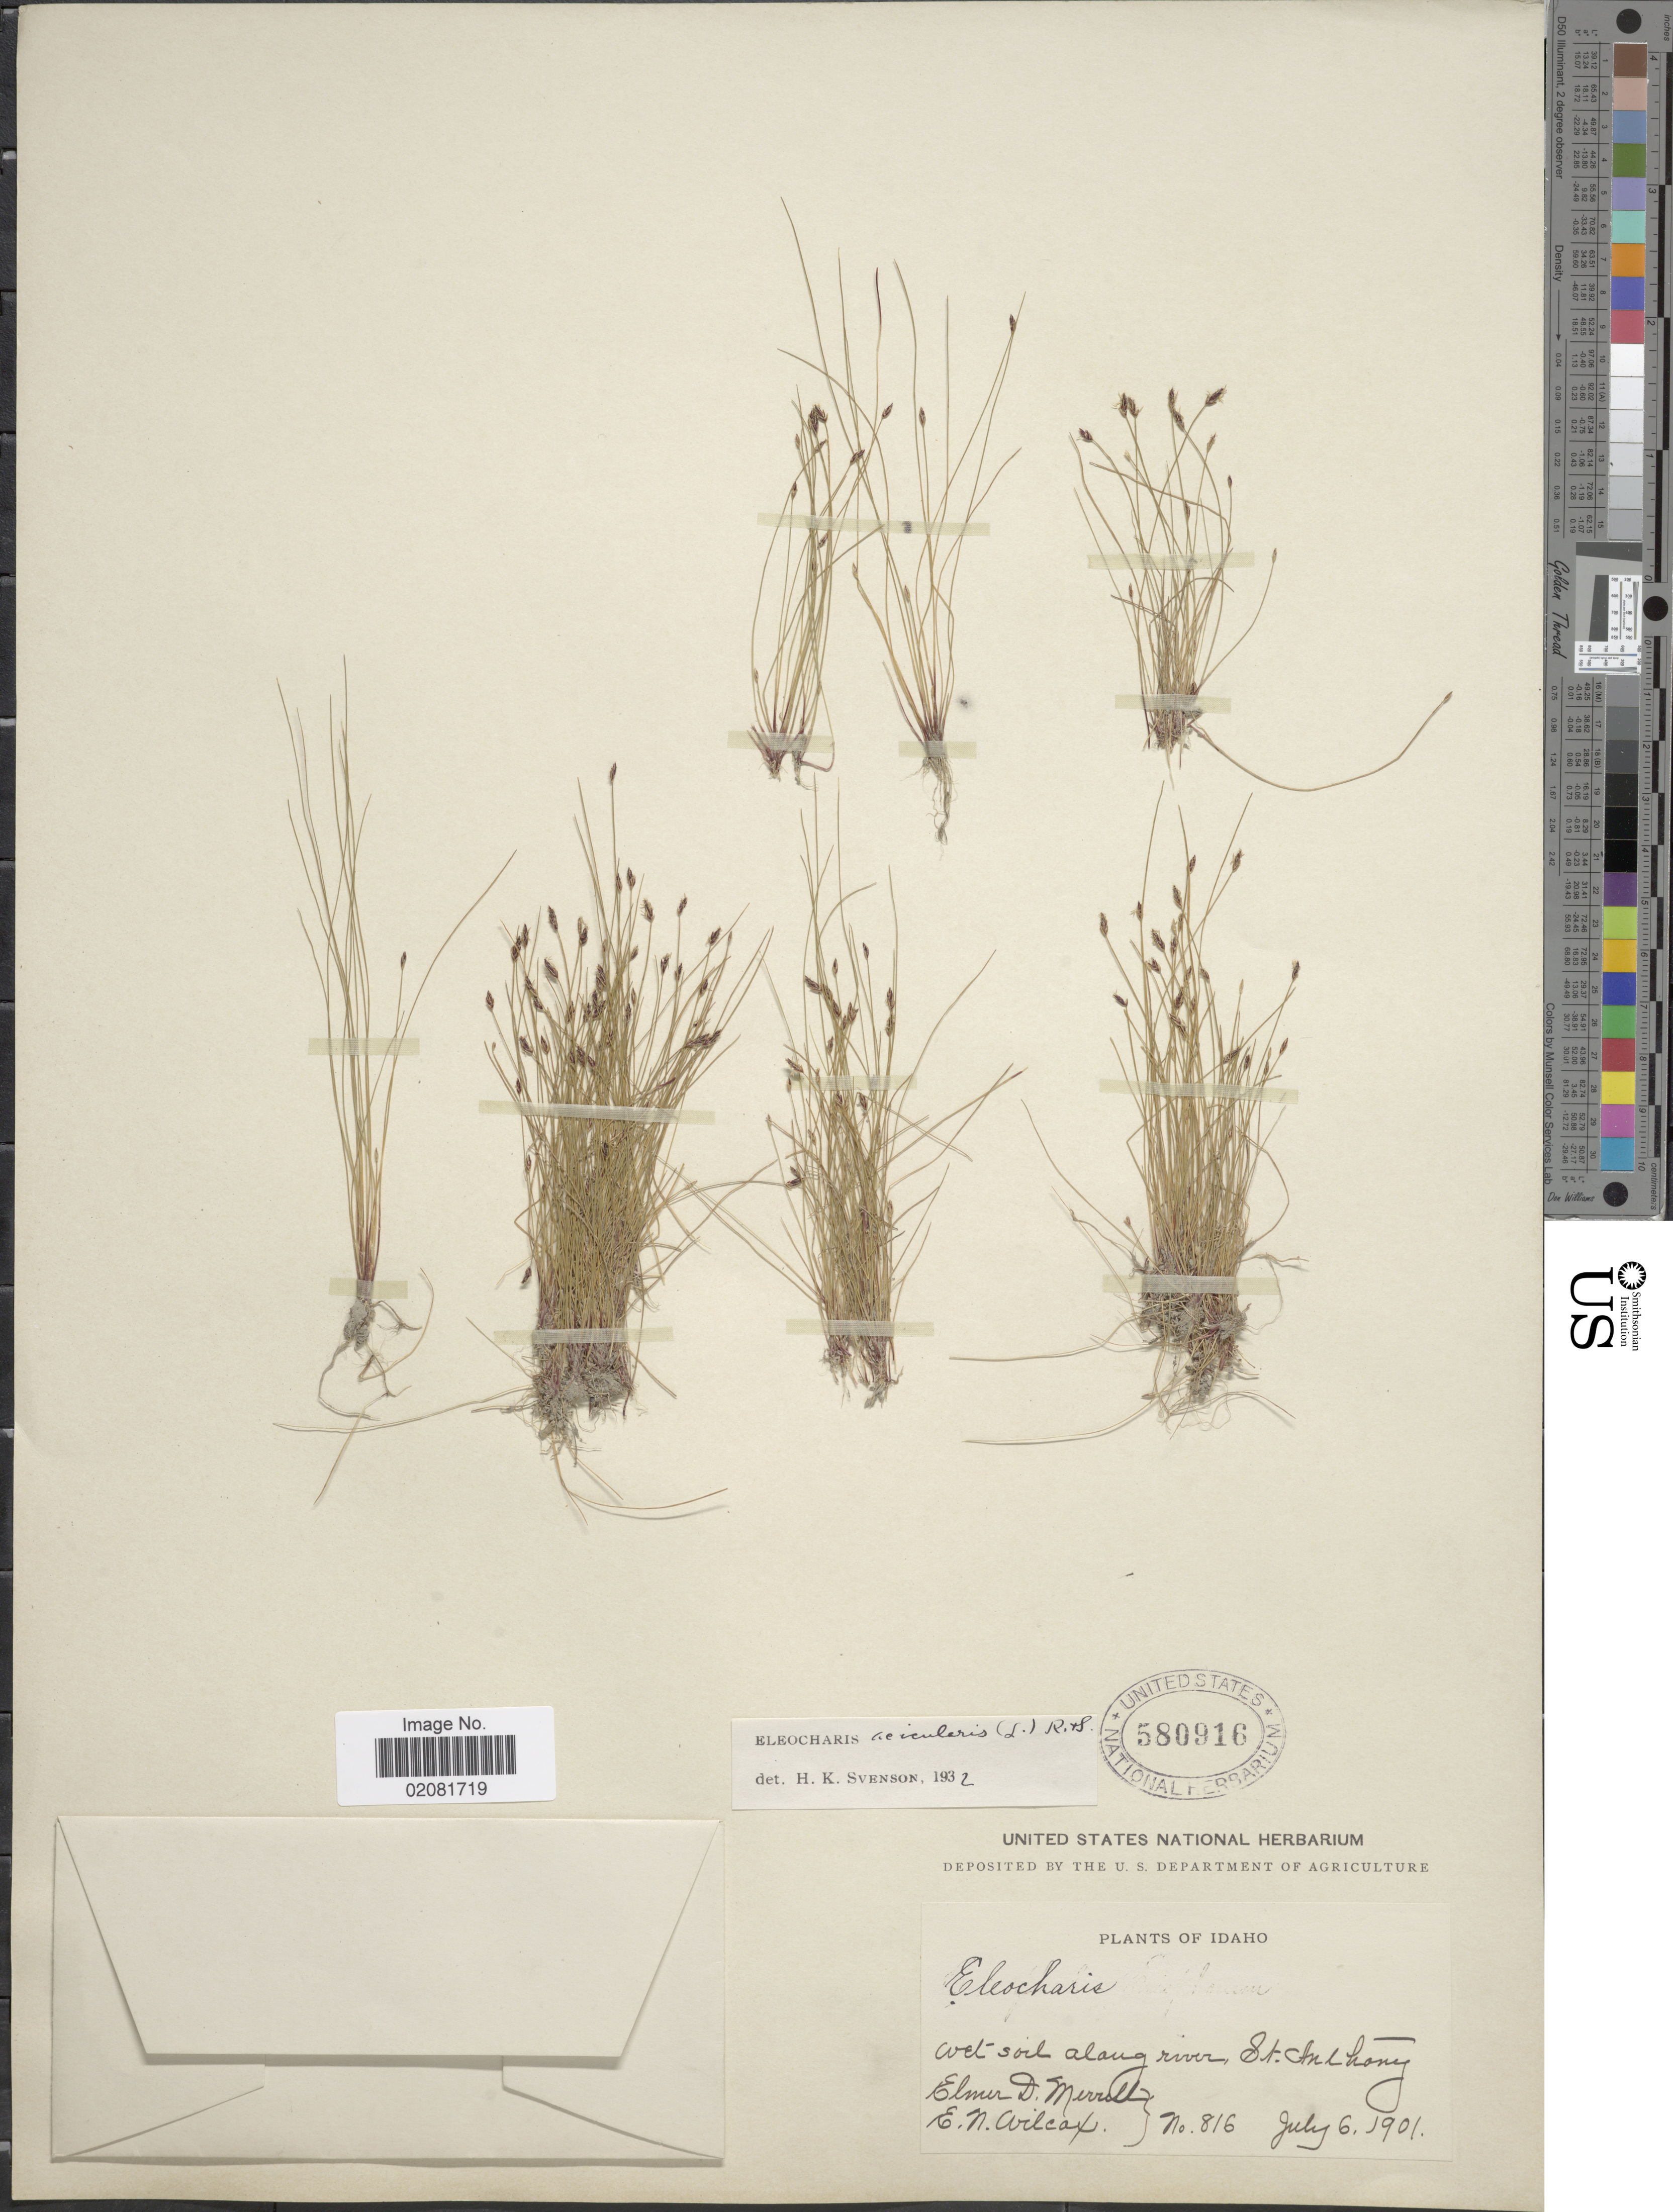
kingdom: Plantae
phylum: Tracheophyta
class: Liliopsida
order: Poales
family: Cyperaceae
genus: Eleocharis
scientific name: Eleocharis acicularis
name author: (L.) Roem. & Schult.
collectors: E. D. Merrill & E. Wilcox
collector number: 816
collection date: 1901-07-06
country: United States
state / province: Idaho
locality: Wet soil along river, St. Anthony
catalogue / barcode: US 580916